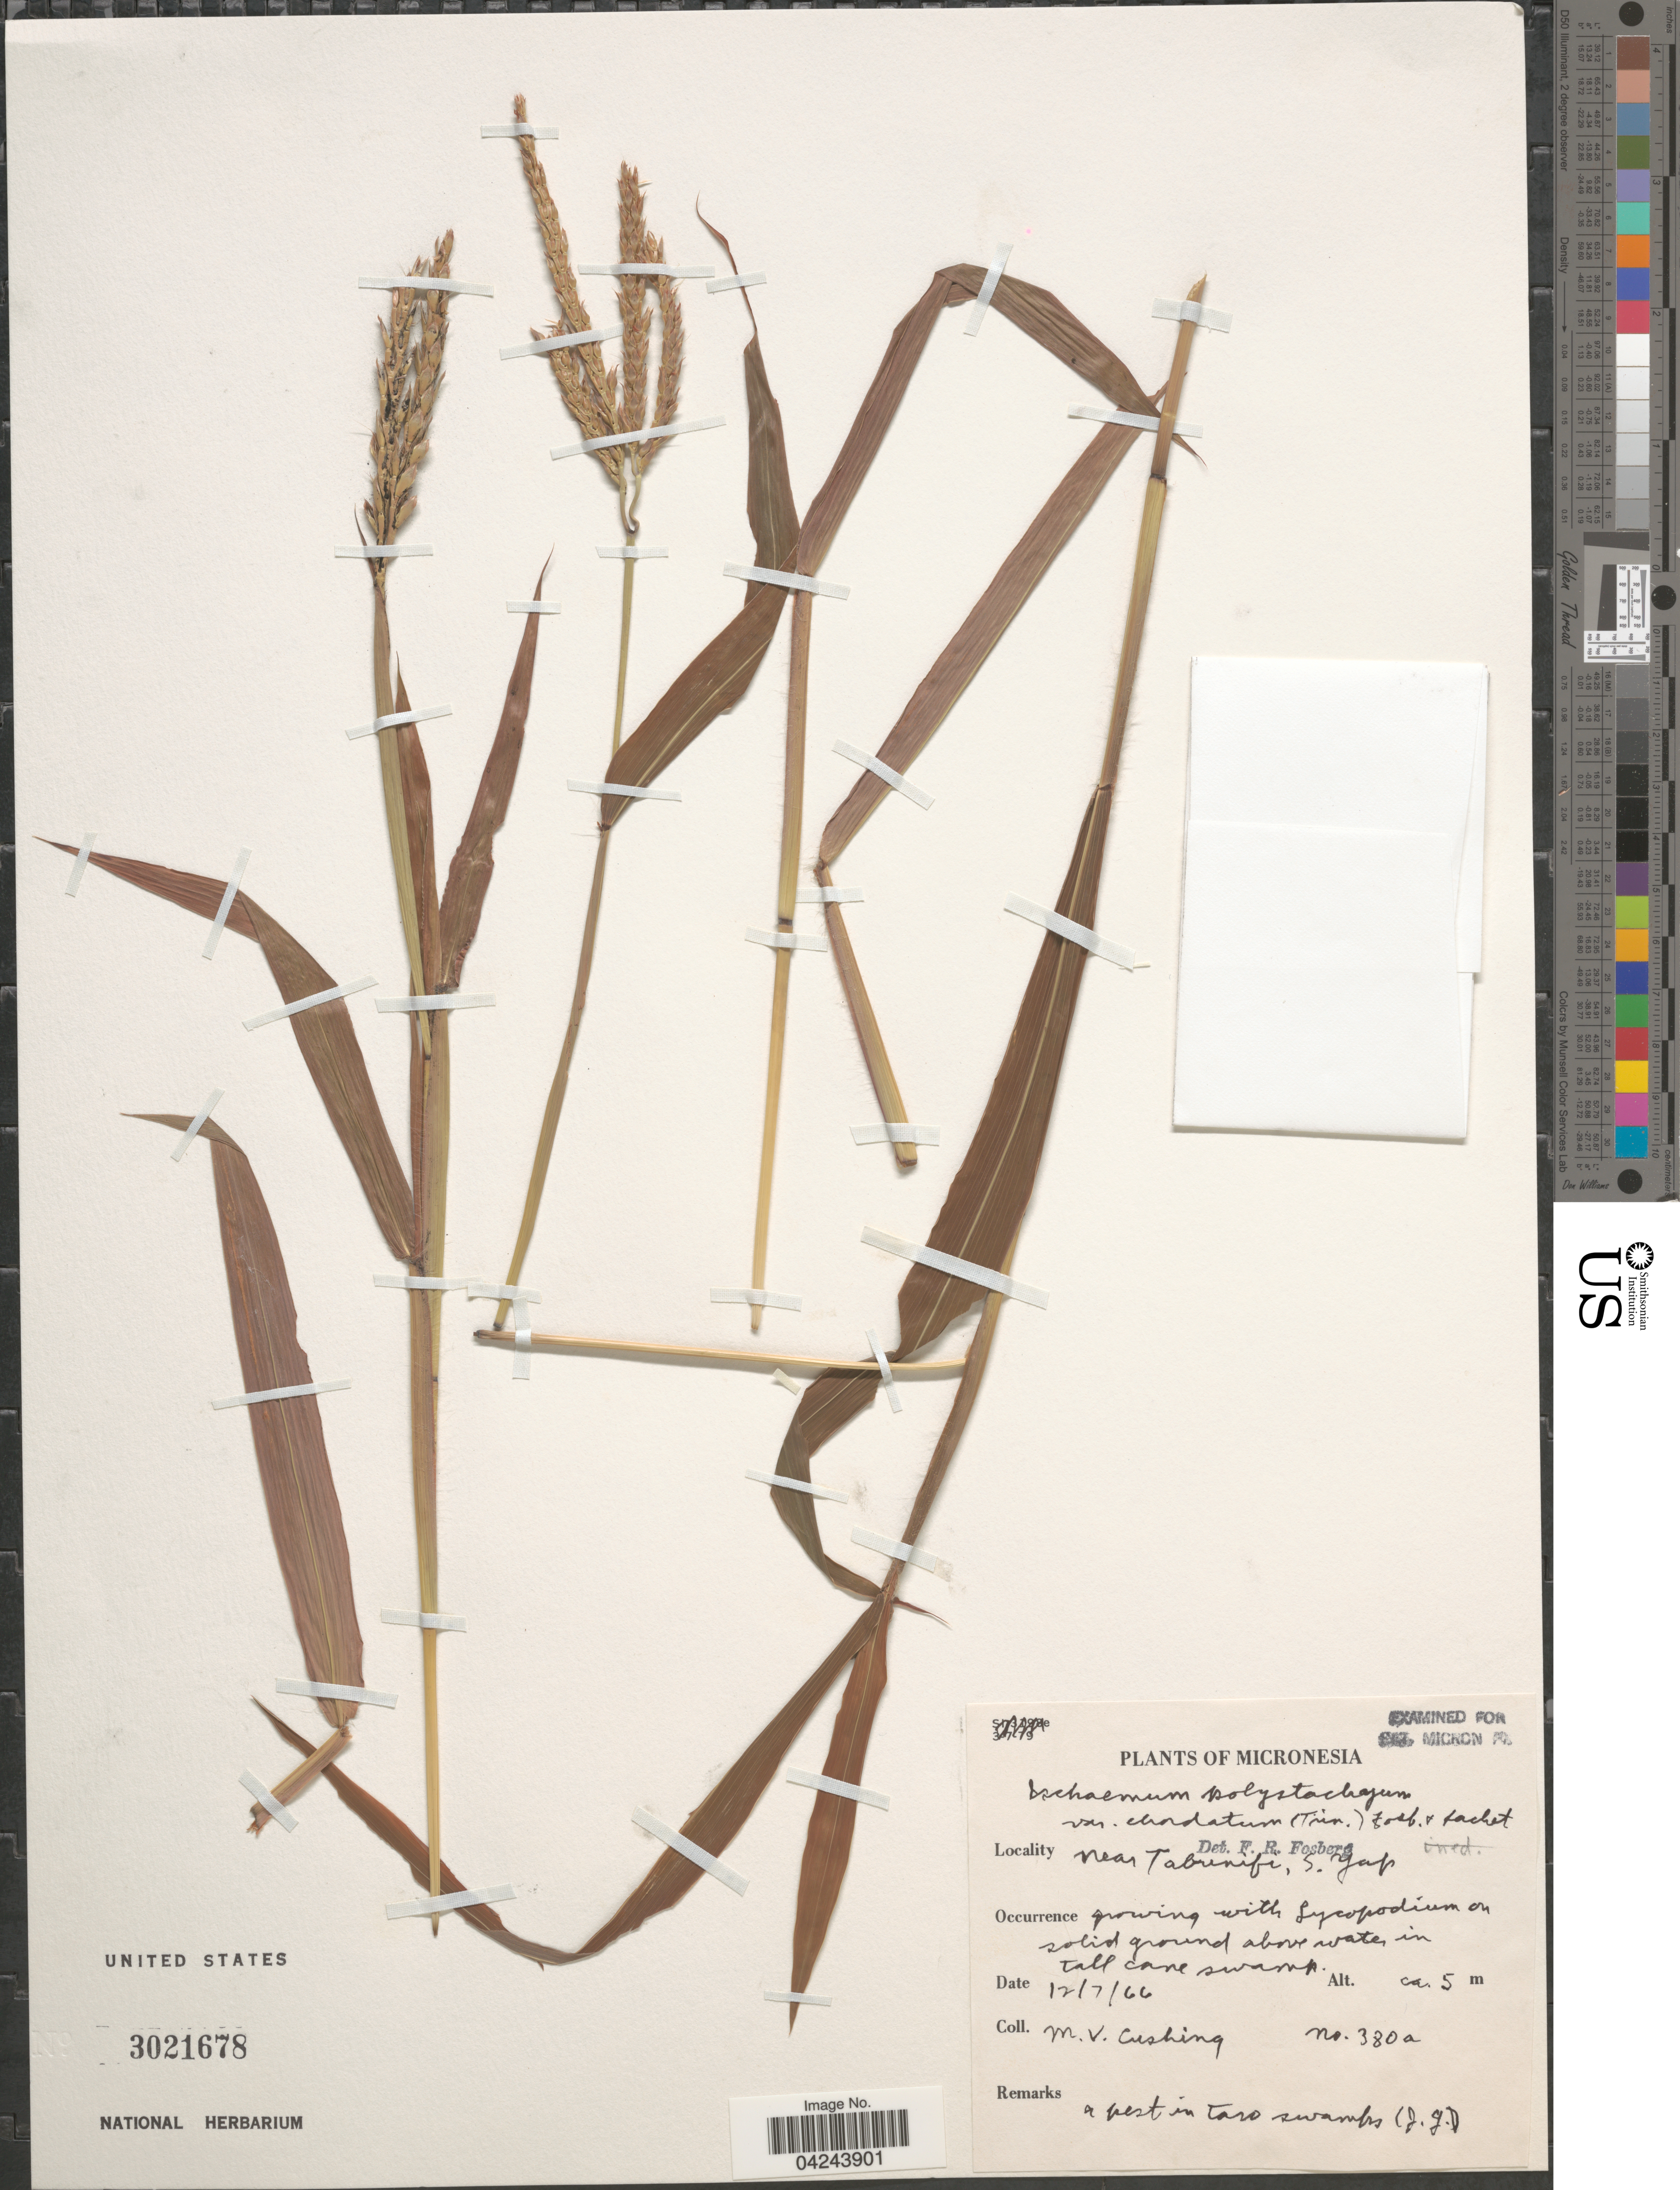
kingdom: Plantae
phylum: Tracheophyta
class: Liliopsida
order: Poales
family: Poaceae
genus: Ischaemum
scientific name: Ischaemum polystachyum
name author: J. Presl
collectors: M. V. Cushing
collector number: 380a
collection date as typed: Transcribed d/m/y: 12/7/66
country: Micronesia, Federated States of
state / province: Yap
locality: Micronesia. Near Tabunifi, S. Yap.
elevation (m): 5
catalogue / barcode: US 3021678